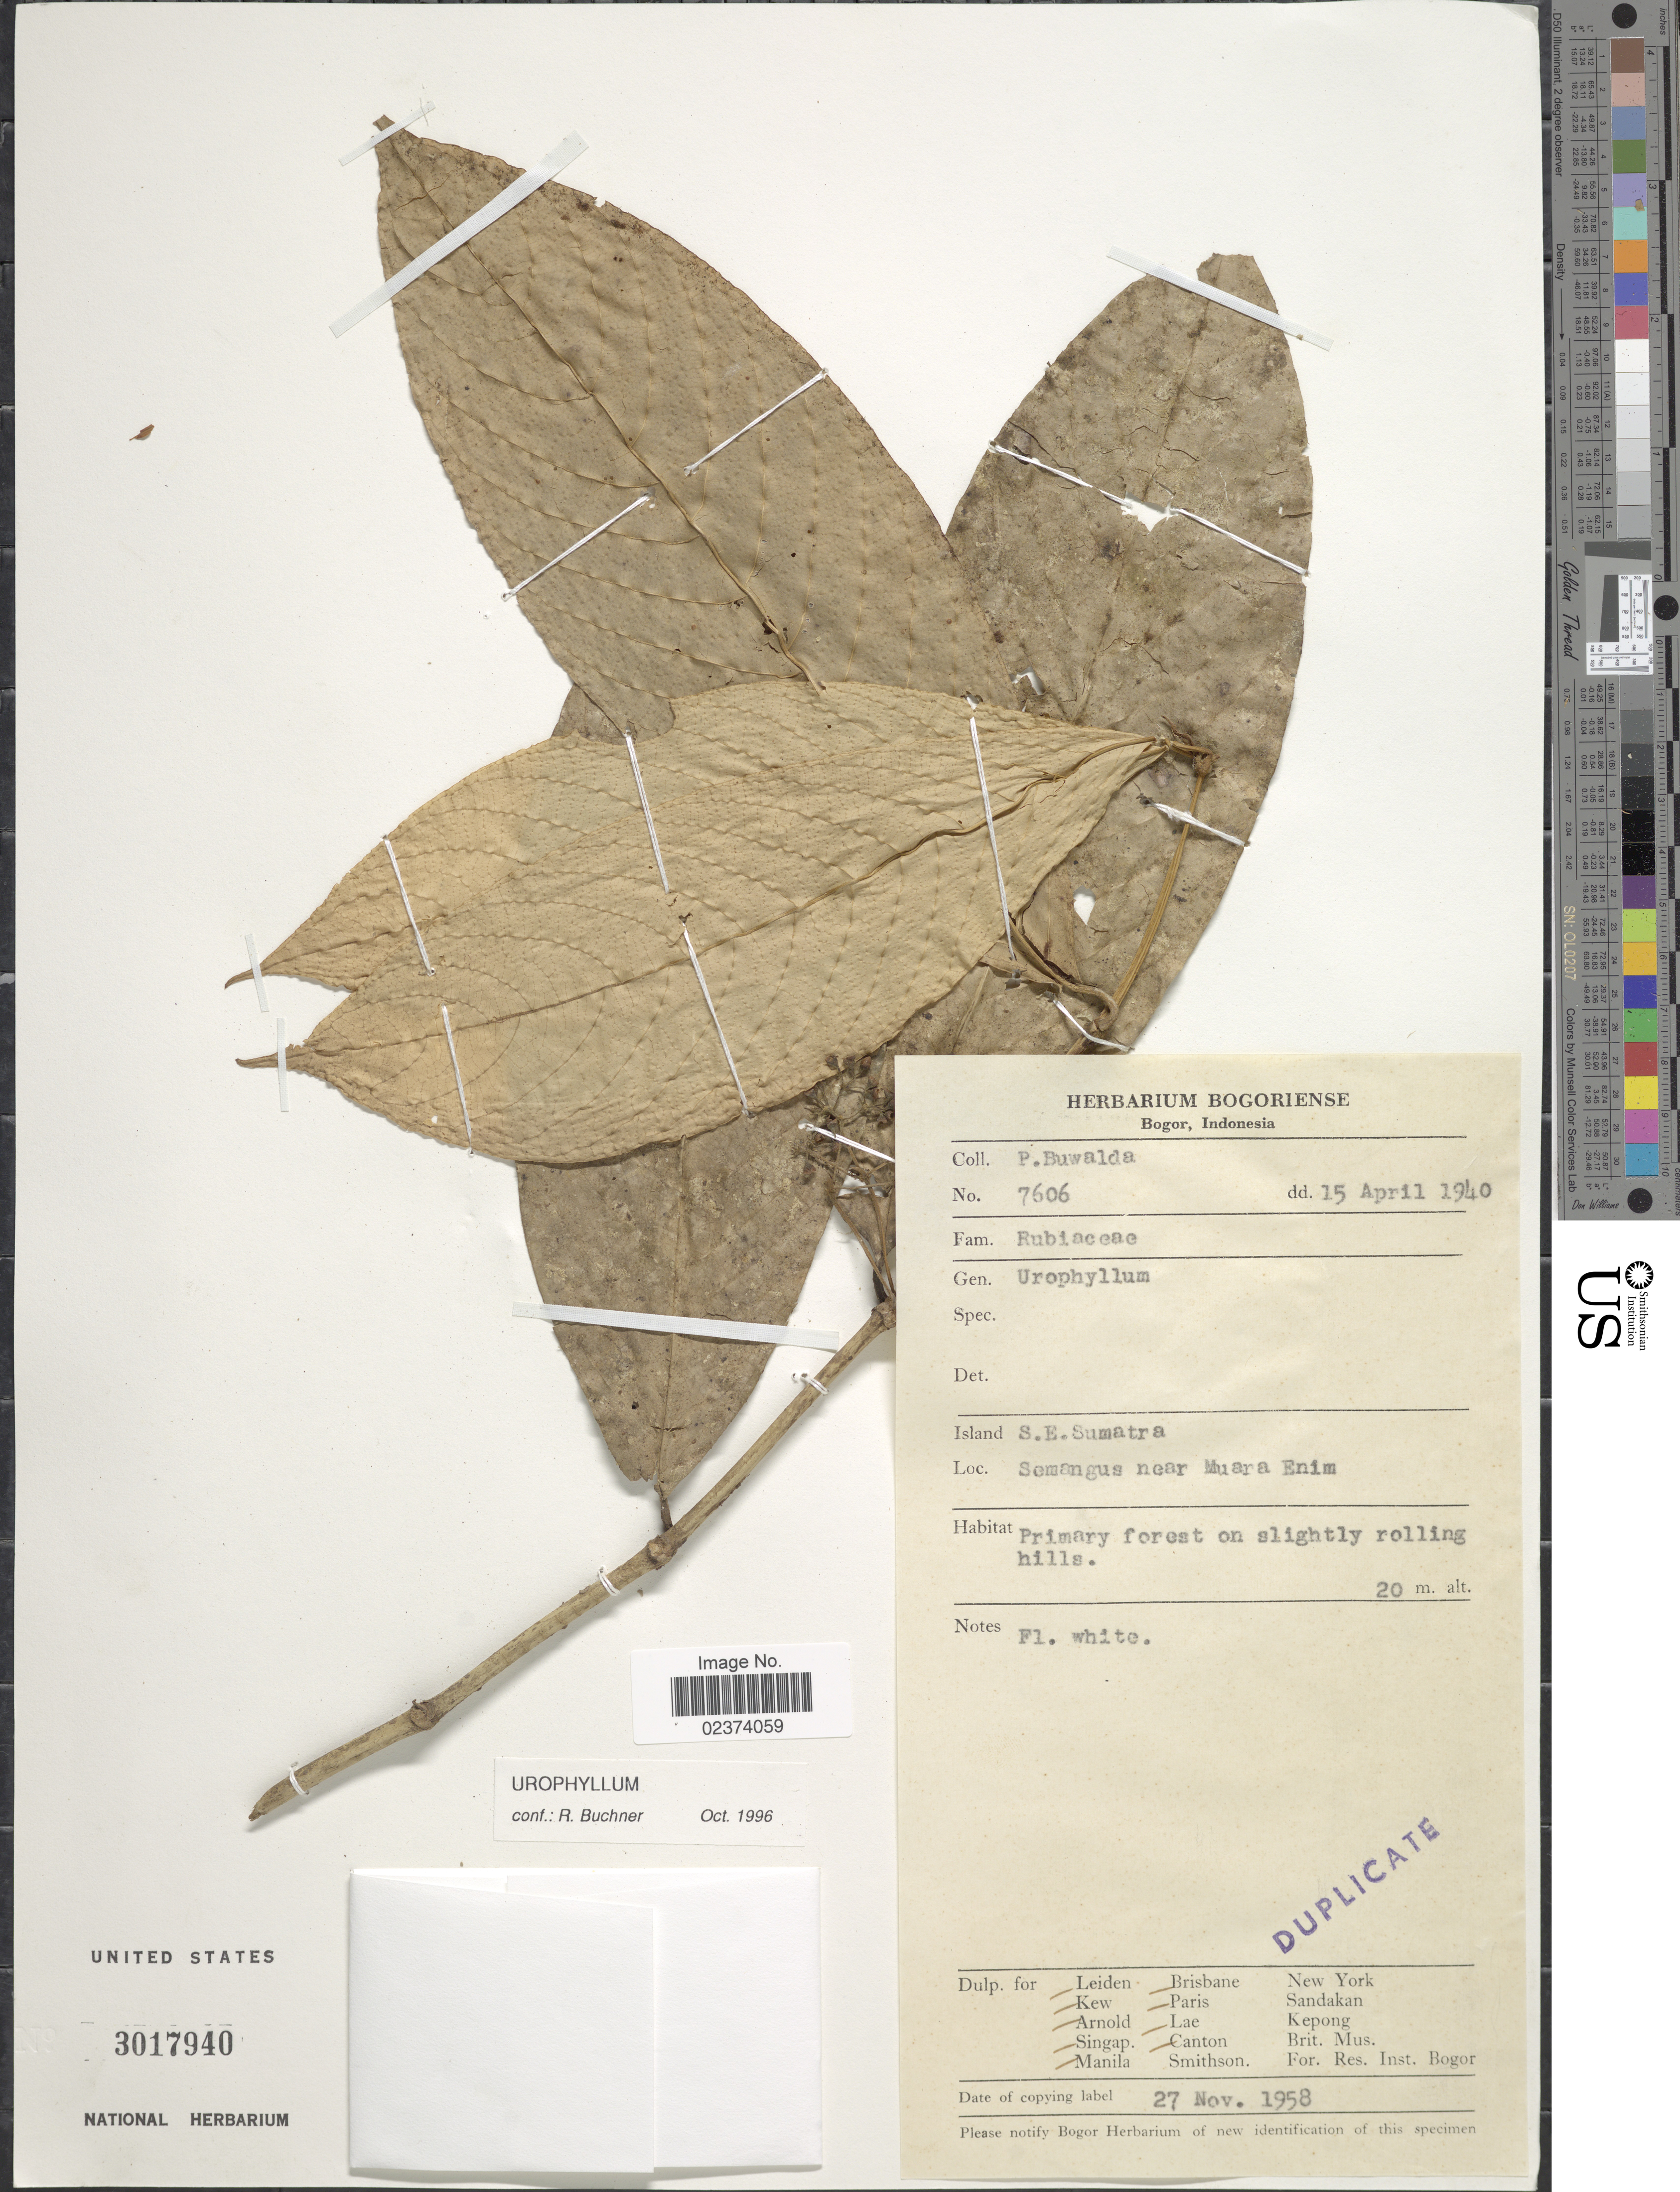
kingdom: Plantae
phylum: Tracheophyta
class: Magnoliopsida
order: Gentianales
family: Rubiaceae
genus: Urophyllum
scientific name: Urophyllum sp.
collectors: P. Buwalda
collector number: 7606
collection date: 1940-04-15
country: Indonesia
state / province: Sumatra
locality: S.E. Sumatra, Semangus near Muara Enim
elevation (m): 20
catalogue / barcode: US 3017940